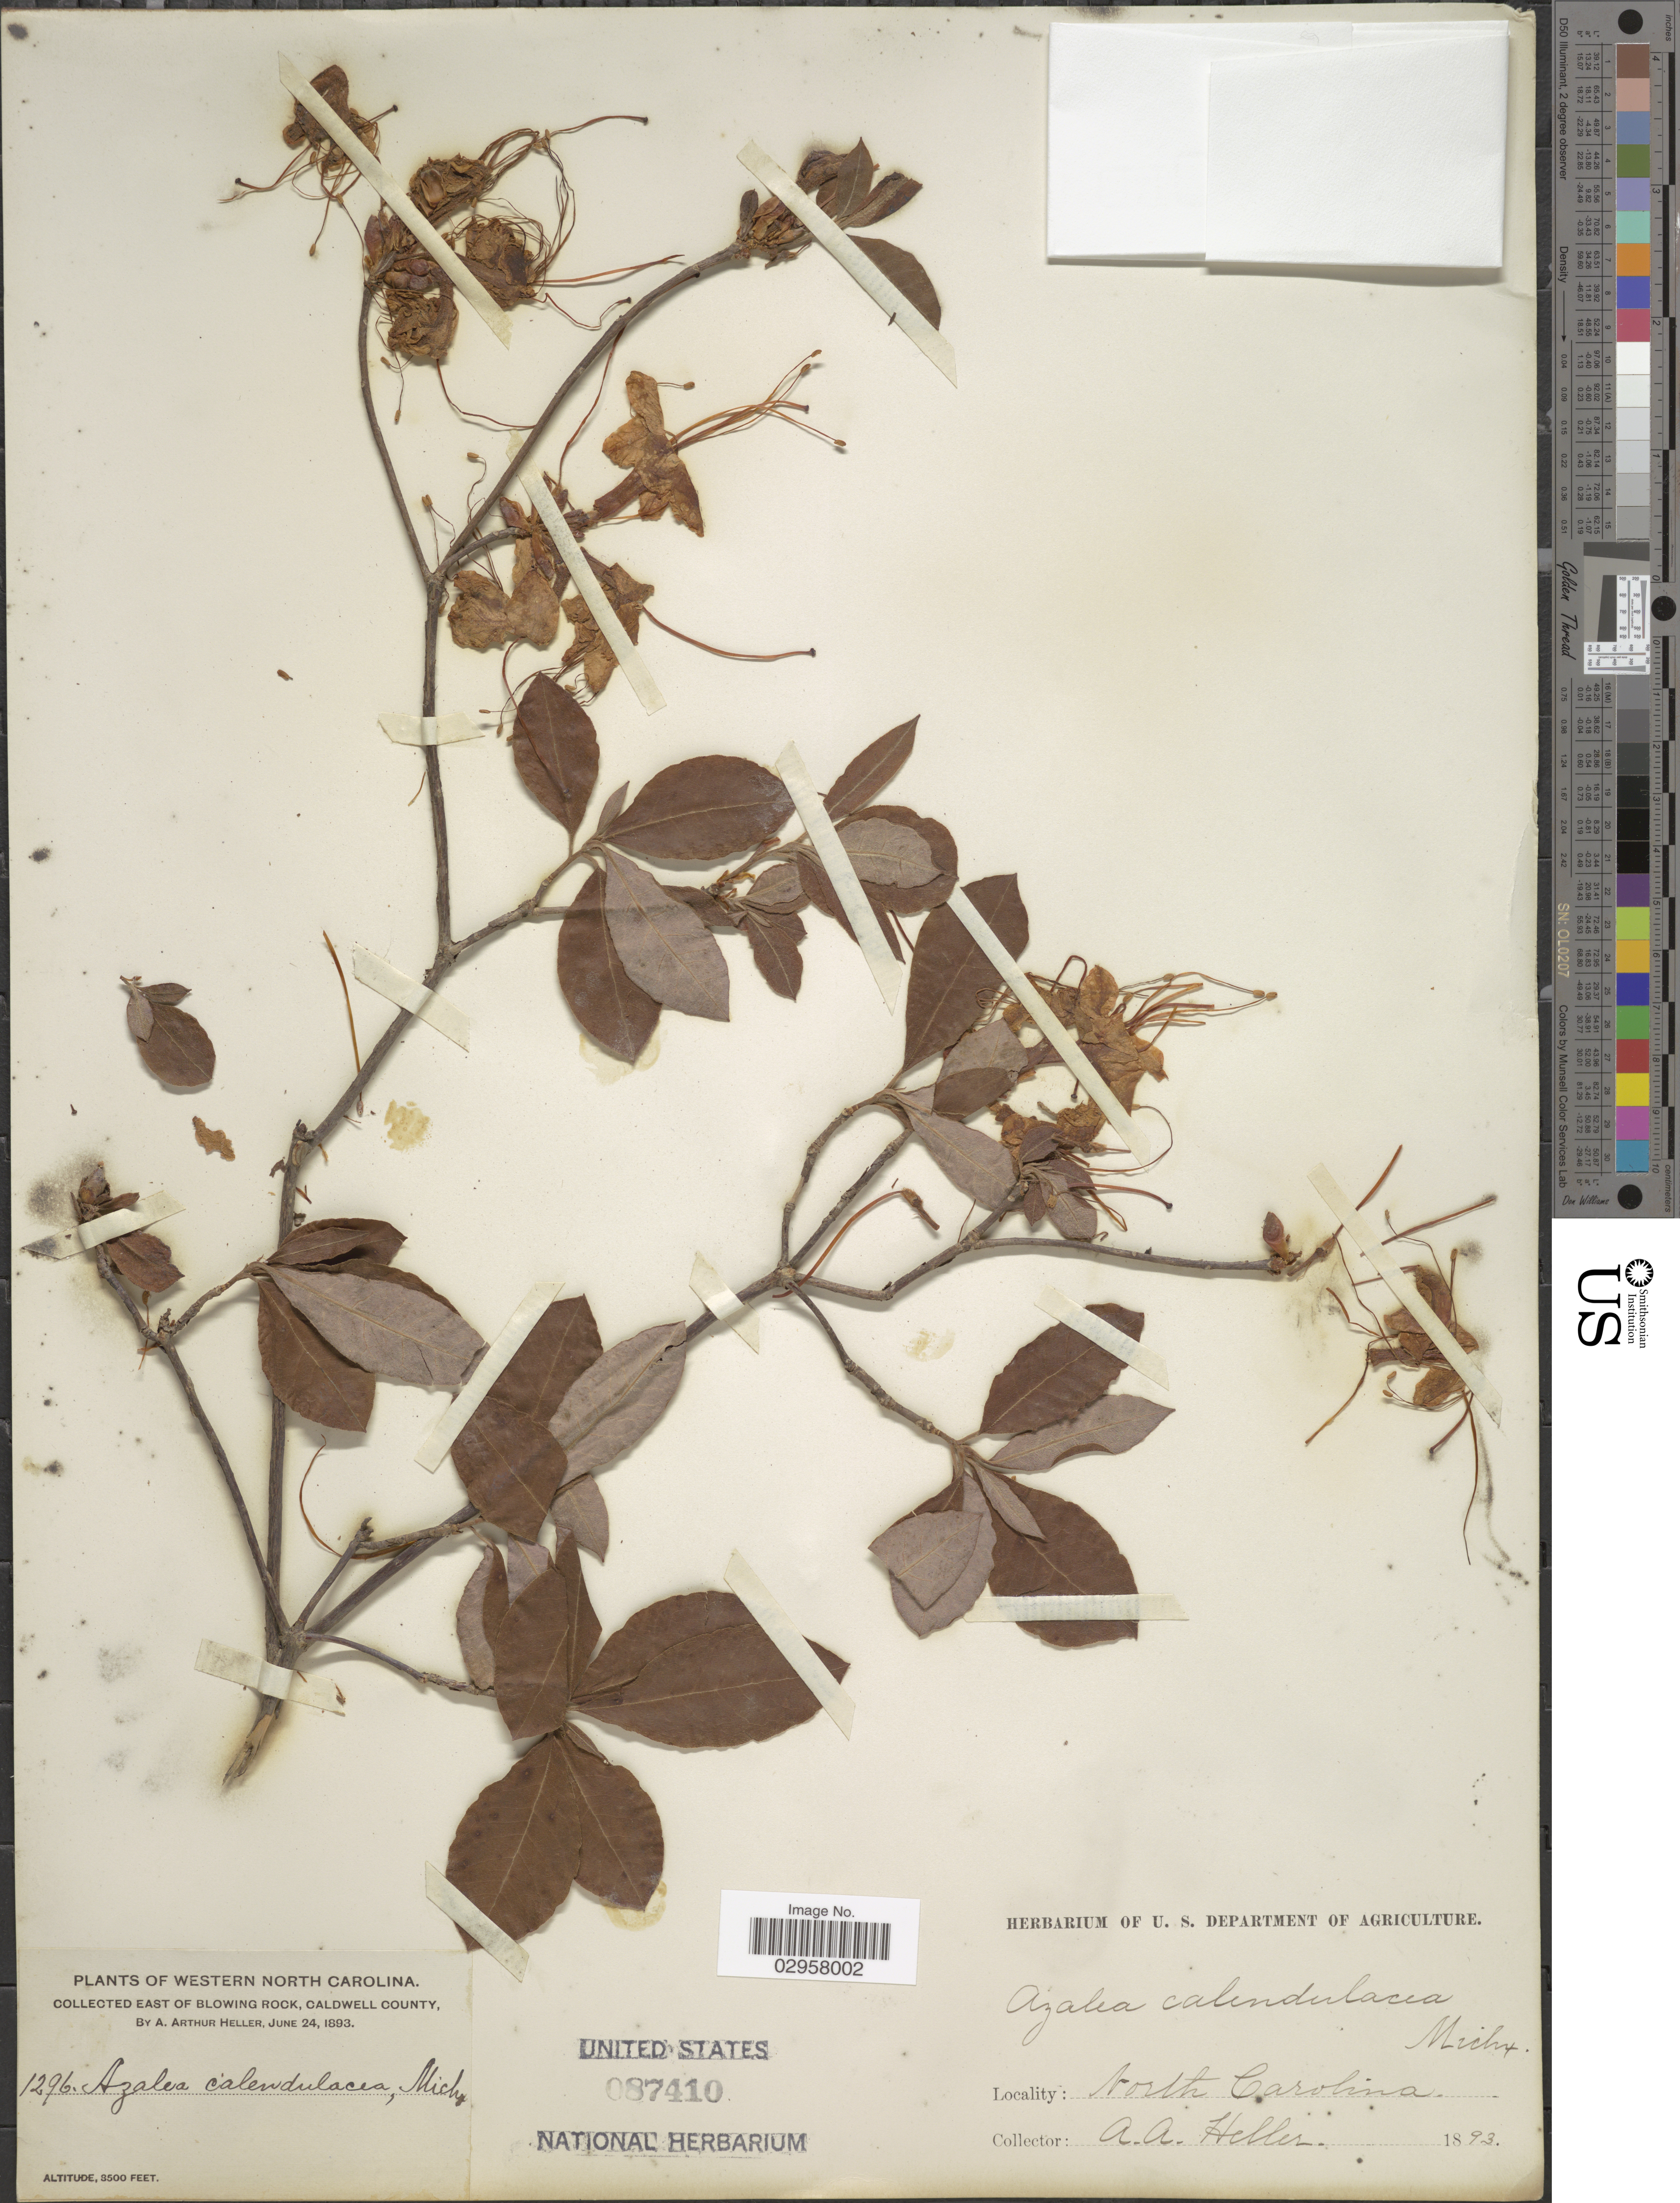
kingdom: Plantae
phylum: Tracheophyta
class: Magnoliopsida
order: Ericales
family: Ericaceae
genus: Rhododendron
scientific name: Rhododendron calendulaceum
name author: (Michx.) Torr.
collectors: A. A. Heller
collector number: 1296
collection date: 1893-06-24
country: United States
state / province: North Carolina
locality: Western North Carolina. East of Blowing Rock, Caldwell County.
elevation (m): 1067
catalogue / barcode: US 87410